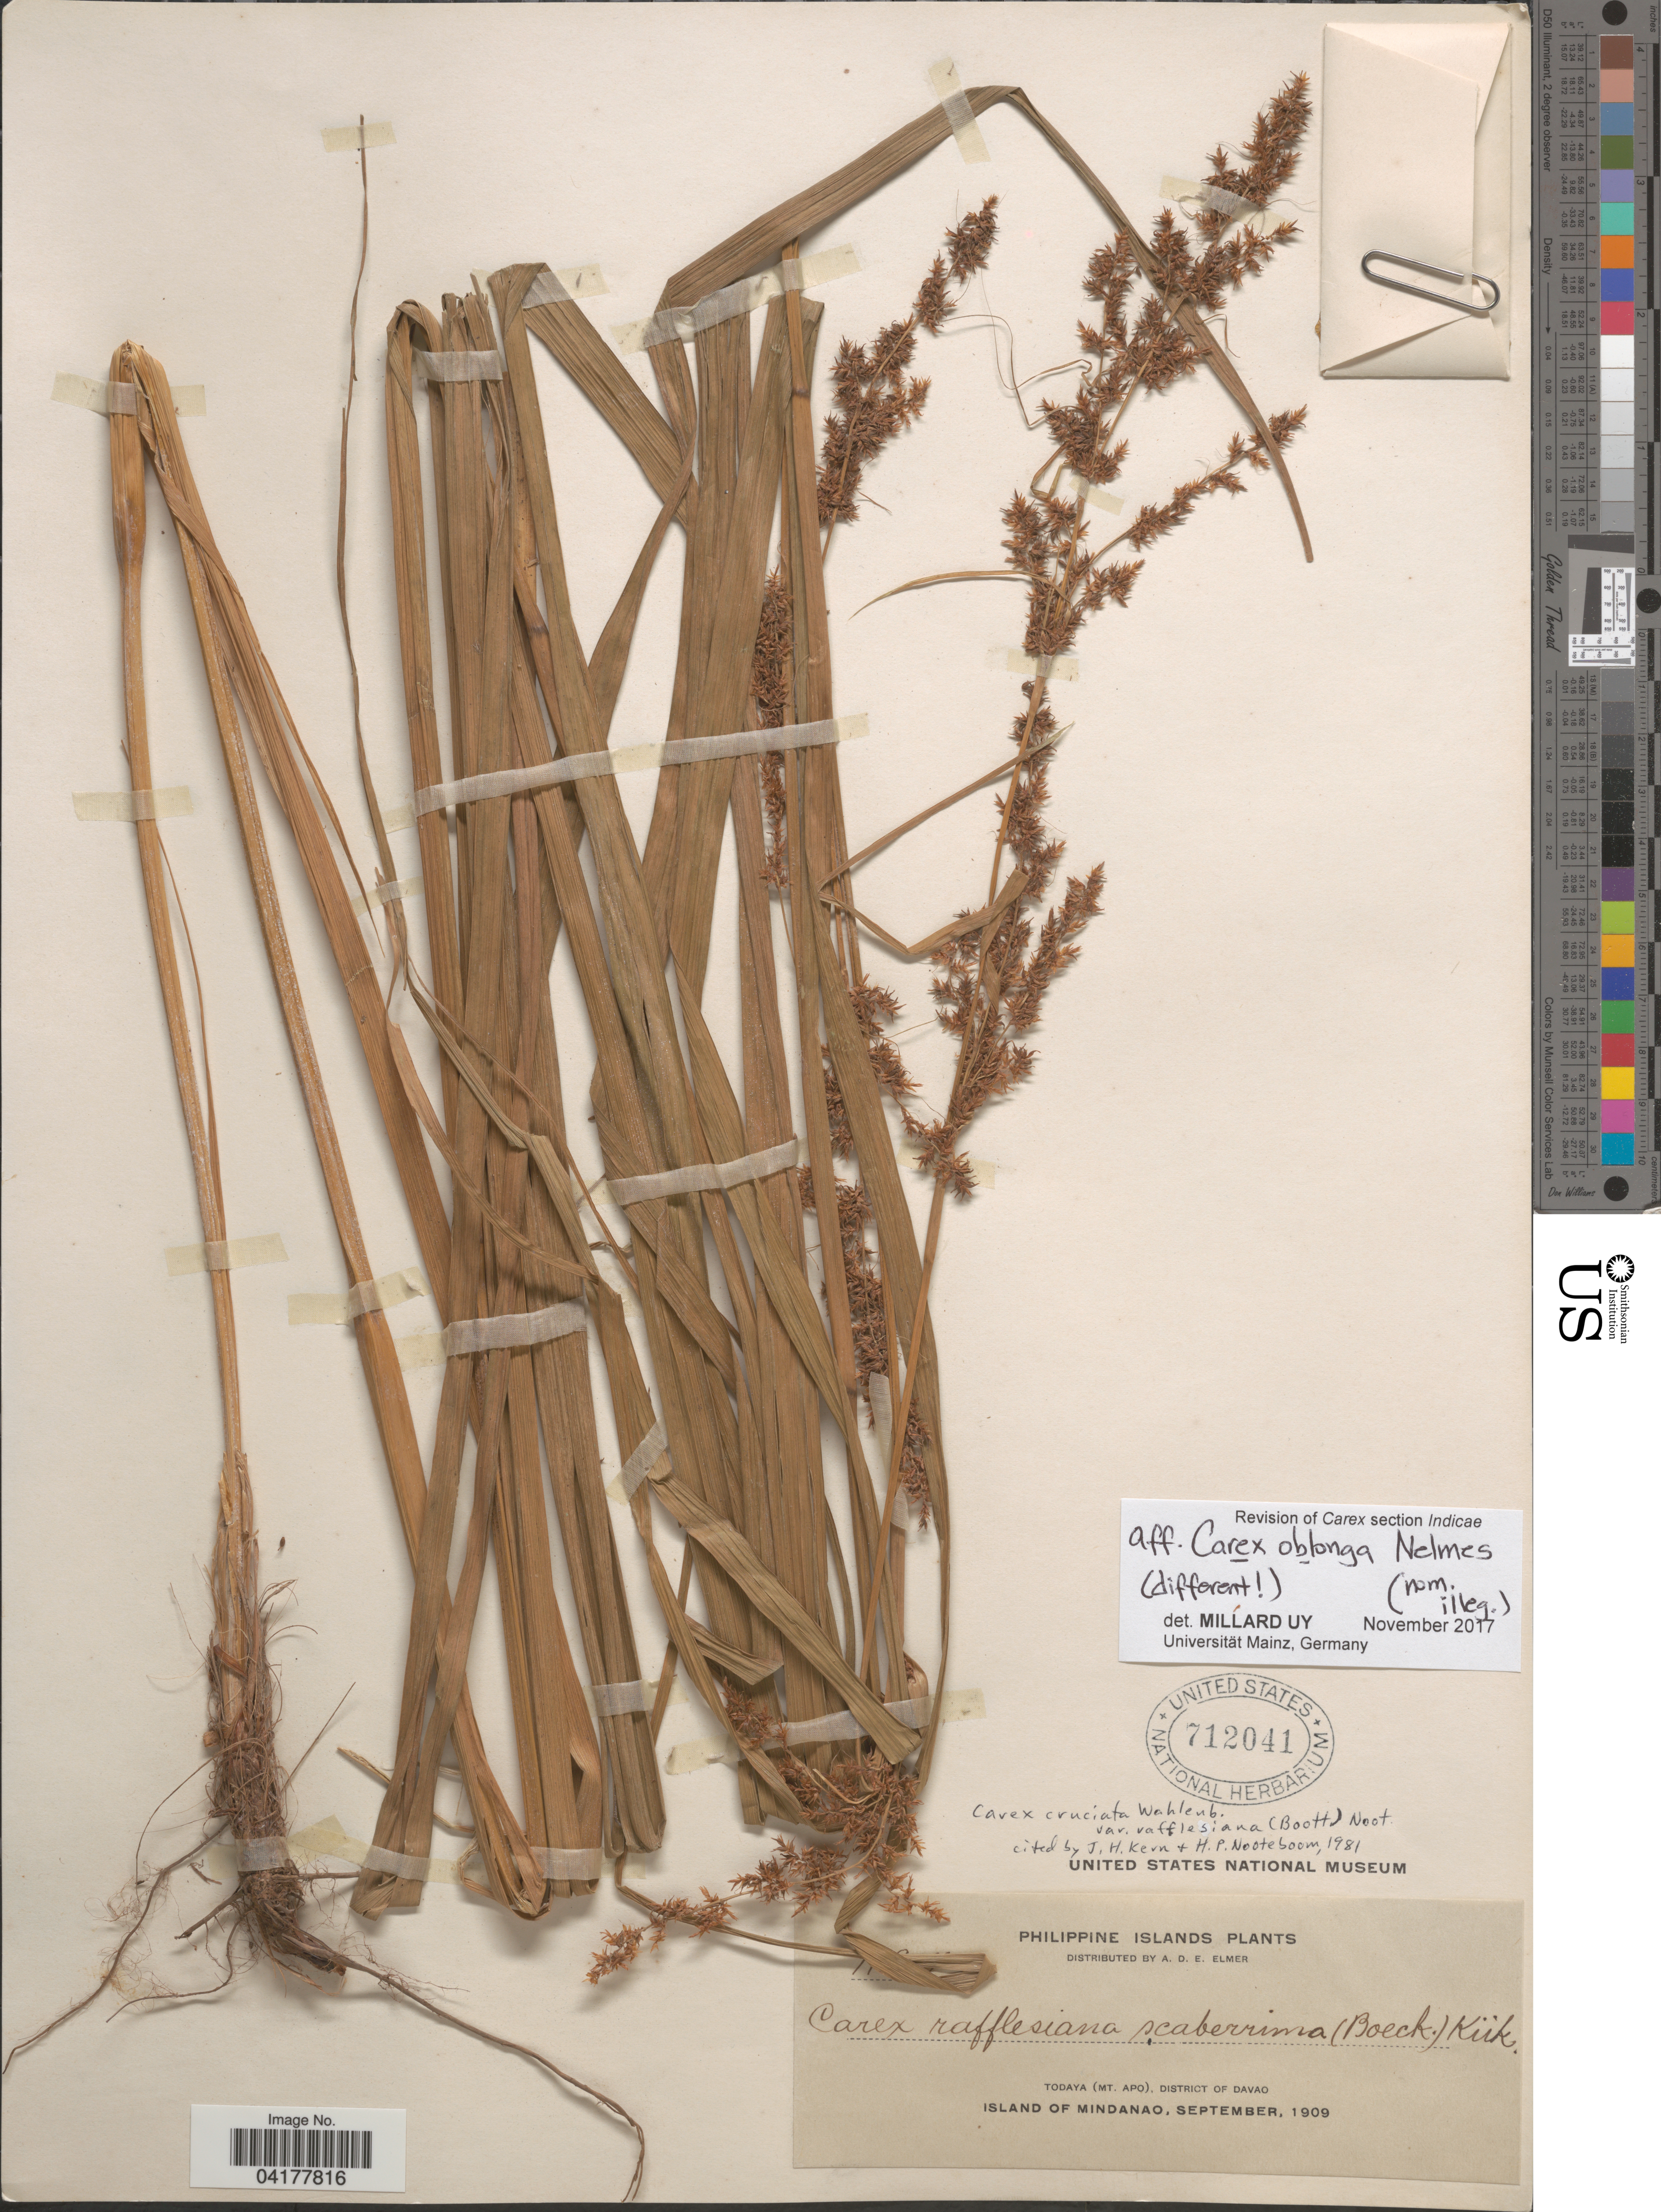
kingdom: Plantae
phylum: Tracheophyta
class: Liliopsida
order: Poales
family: Cyperaceae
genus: Carex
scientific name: Carex rafflesiana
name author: Boott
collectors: A. D. E. Elmer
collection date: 1909-09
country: Philippines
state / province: Davao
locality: Philippine Islands. Todaya (Mt. Apo), District of Davao. Island of Mindanao.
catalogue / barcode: US 712041